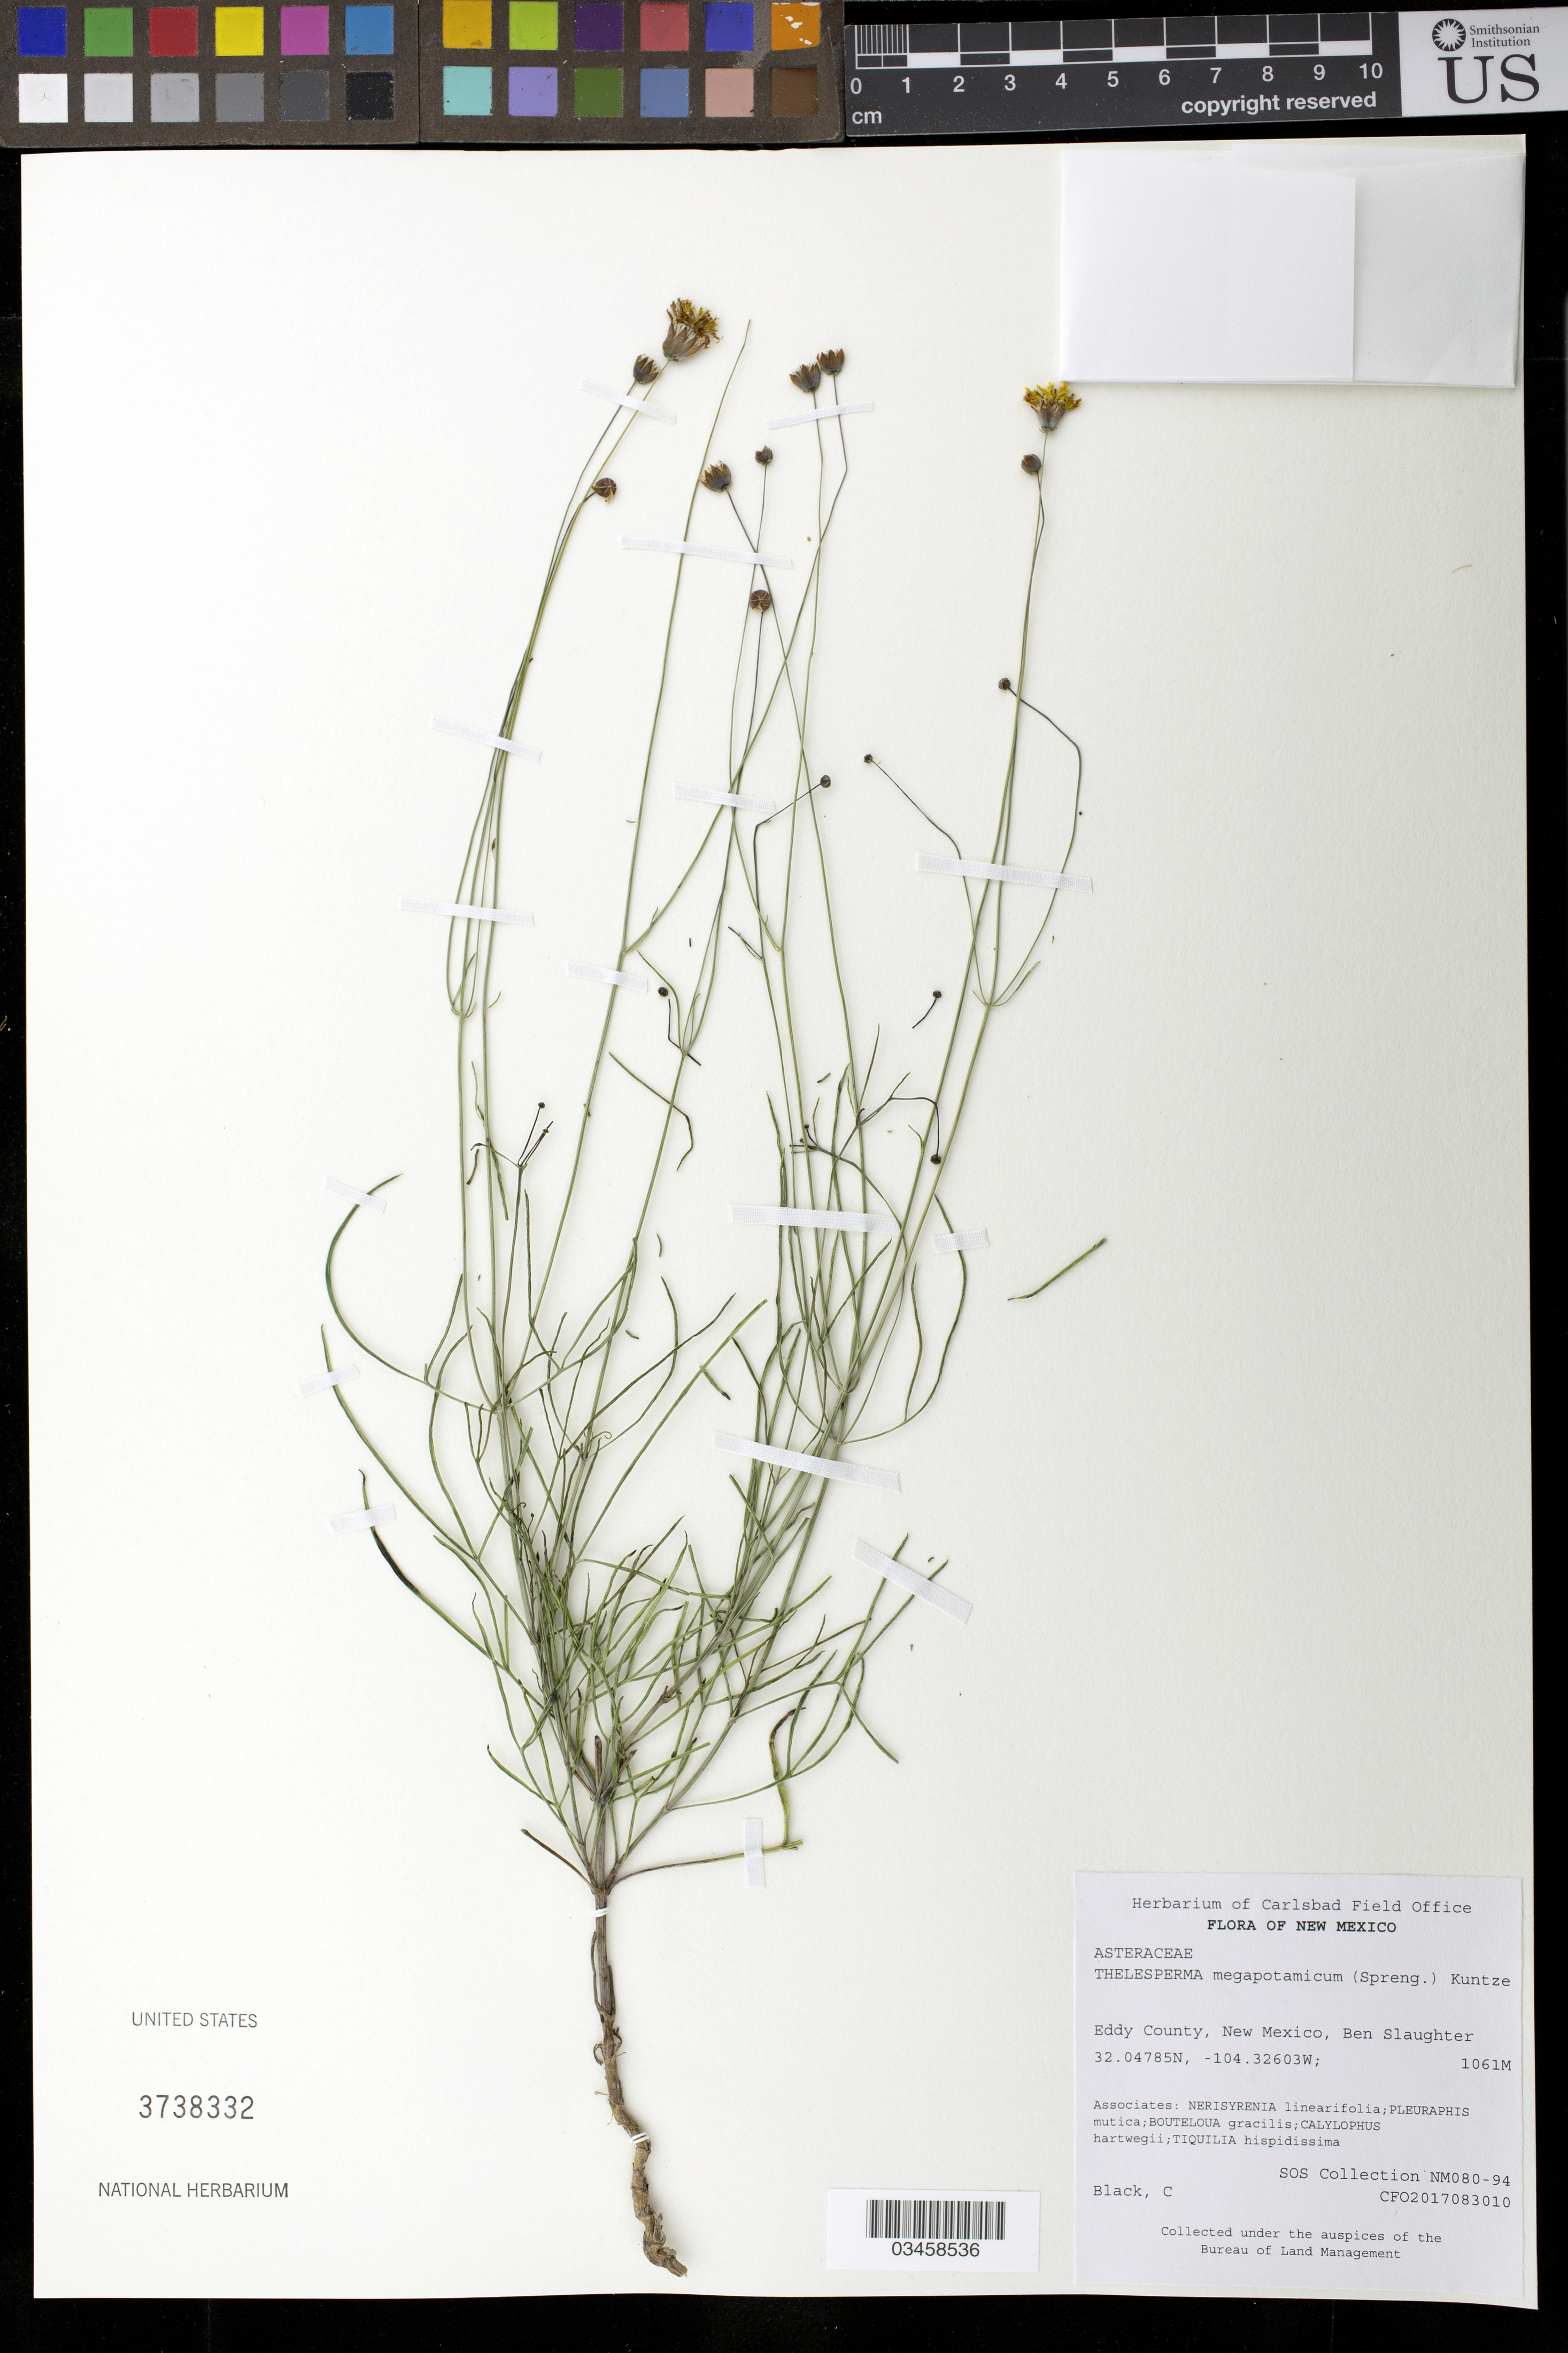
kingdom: Plantae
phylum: Tracheophyta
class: Magnoliopsida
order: Asterales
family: Asteraceae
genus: Thelesperma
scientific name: Thelesperma megapotamicum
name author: (Spreng.) Herter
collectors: C. Black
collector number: NM80-94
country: United States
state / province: New Mexico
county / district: Eddy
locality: Ben Slaughter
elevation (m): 1061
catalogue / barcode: US 3738332